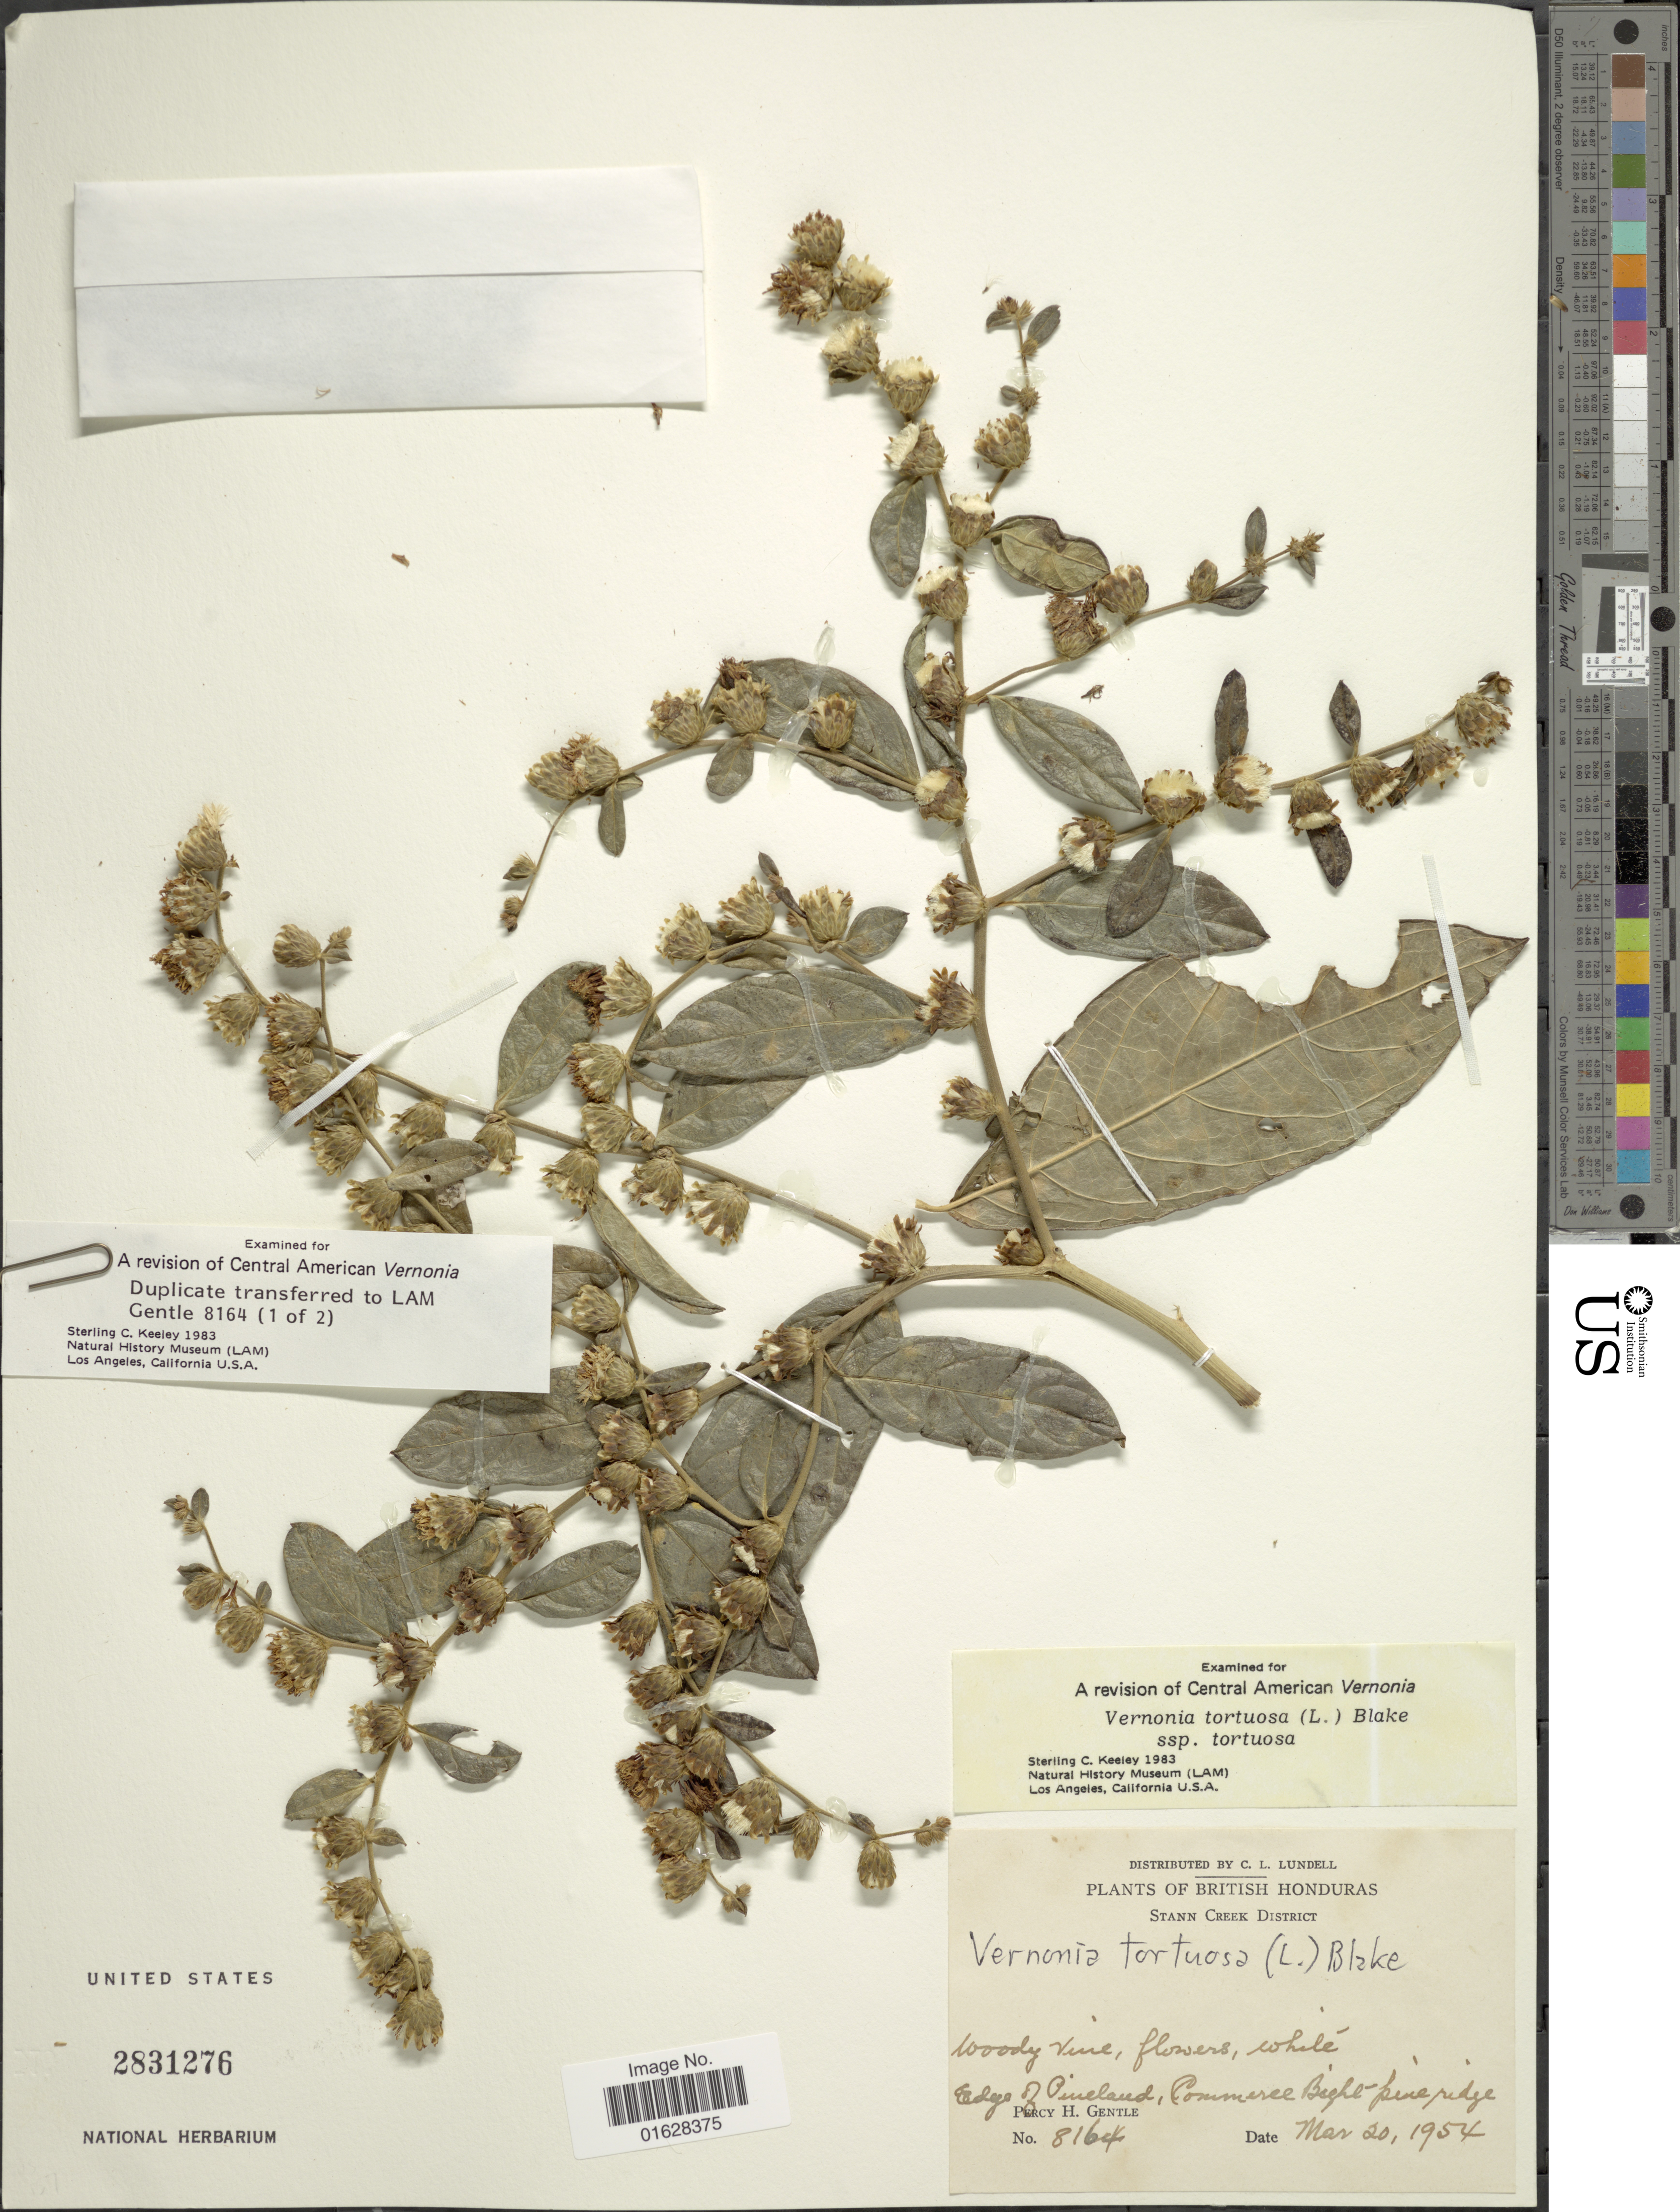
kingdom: Plantae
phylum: Tracheophyta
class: Magnoliopsida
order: Asterales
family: Asteraceae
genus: Lepidaploa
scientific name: Lepidaploa tortuosa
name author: (L.) H. Rob.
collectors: P. H. Gentle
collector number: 8164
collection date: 1954-03-20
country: Belize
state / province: Stann Creek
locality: British Honduras, Stann Creek District, edge of Pineland, Commerce Bight-pine ridge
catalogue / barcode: US 2831276